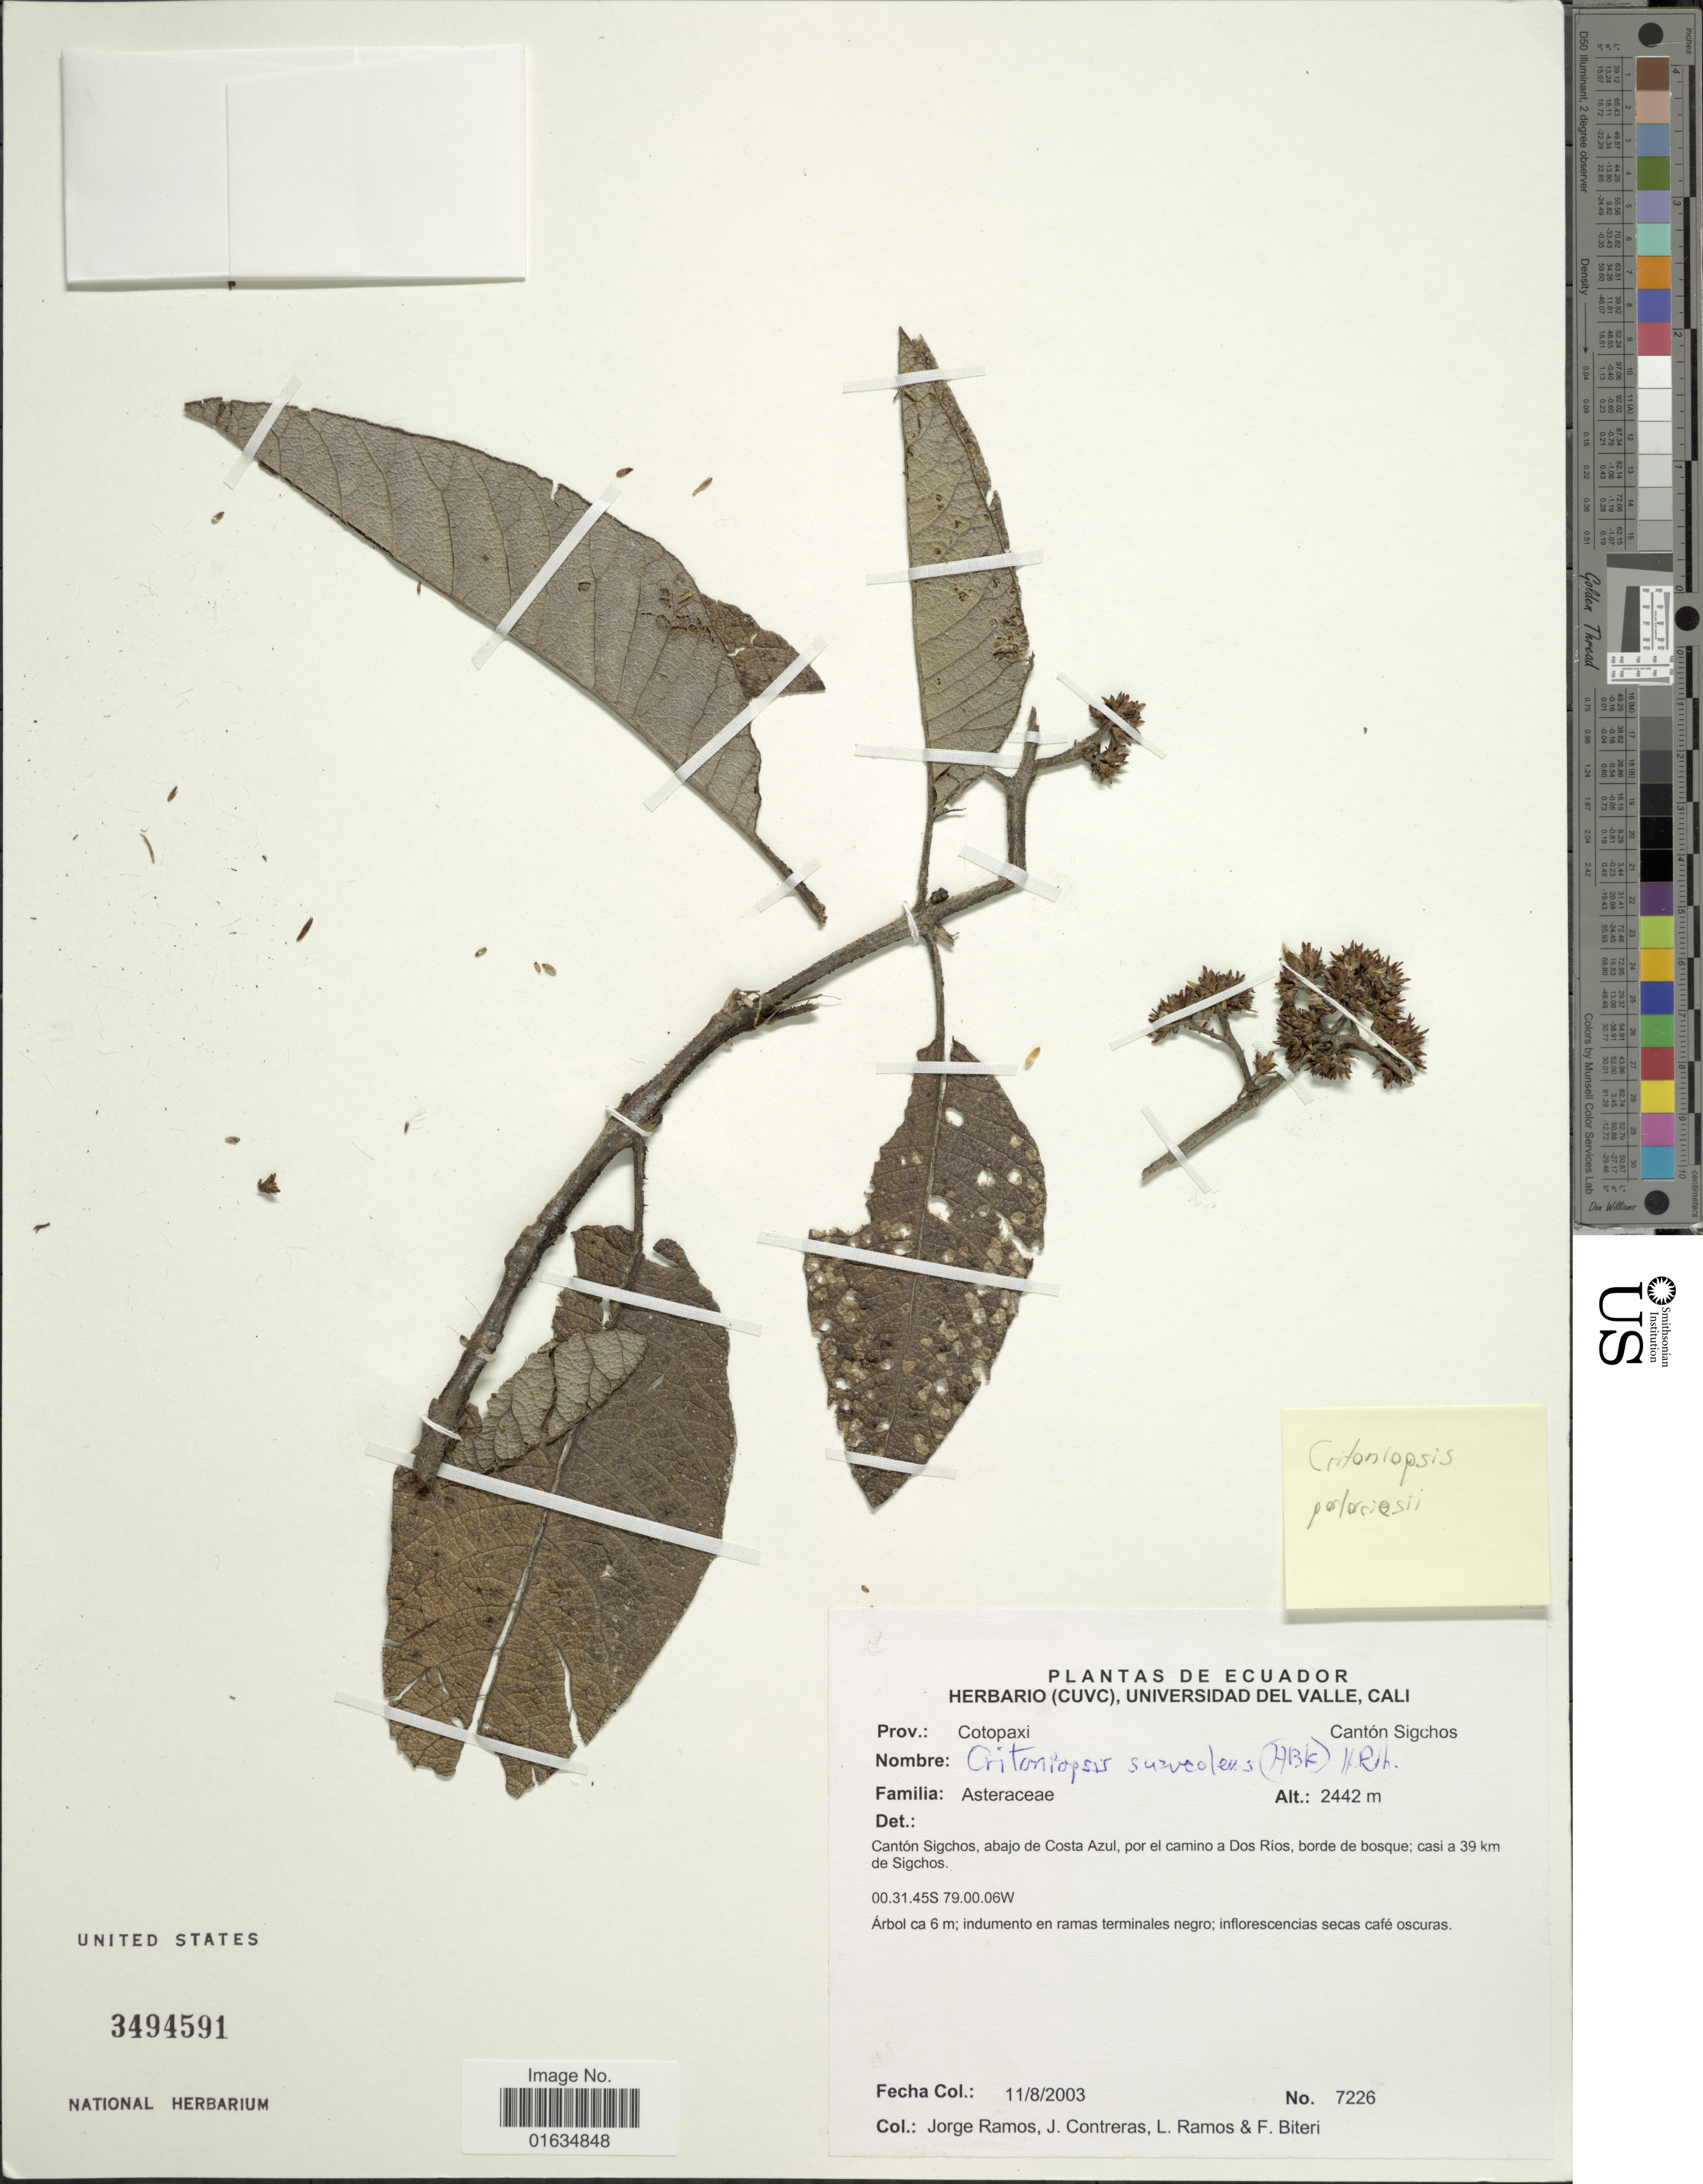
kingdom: Plantae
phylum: Tracheophyta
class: Magnoliopsida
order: Asterales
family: Asteraceae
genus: Critoniopsis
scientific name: Critoniopsis palaciosii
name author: H. Rob.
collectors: J. Ramos, J. Contreras, L. Ramos & F. Biteri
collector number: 7226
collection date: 2003-08-11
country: Ecuador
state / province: Cotopaxi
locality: Prov. Cotopaxi, Canton Sigchos, Canton Sigchos, abajo de Costa Azul, porr el camino a Dos Rios, borde de bosque, casi a 39 km de Sigchos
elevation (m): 2442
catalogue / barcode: US 3494591